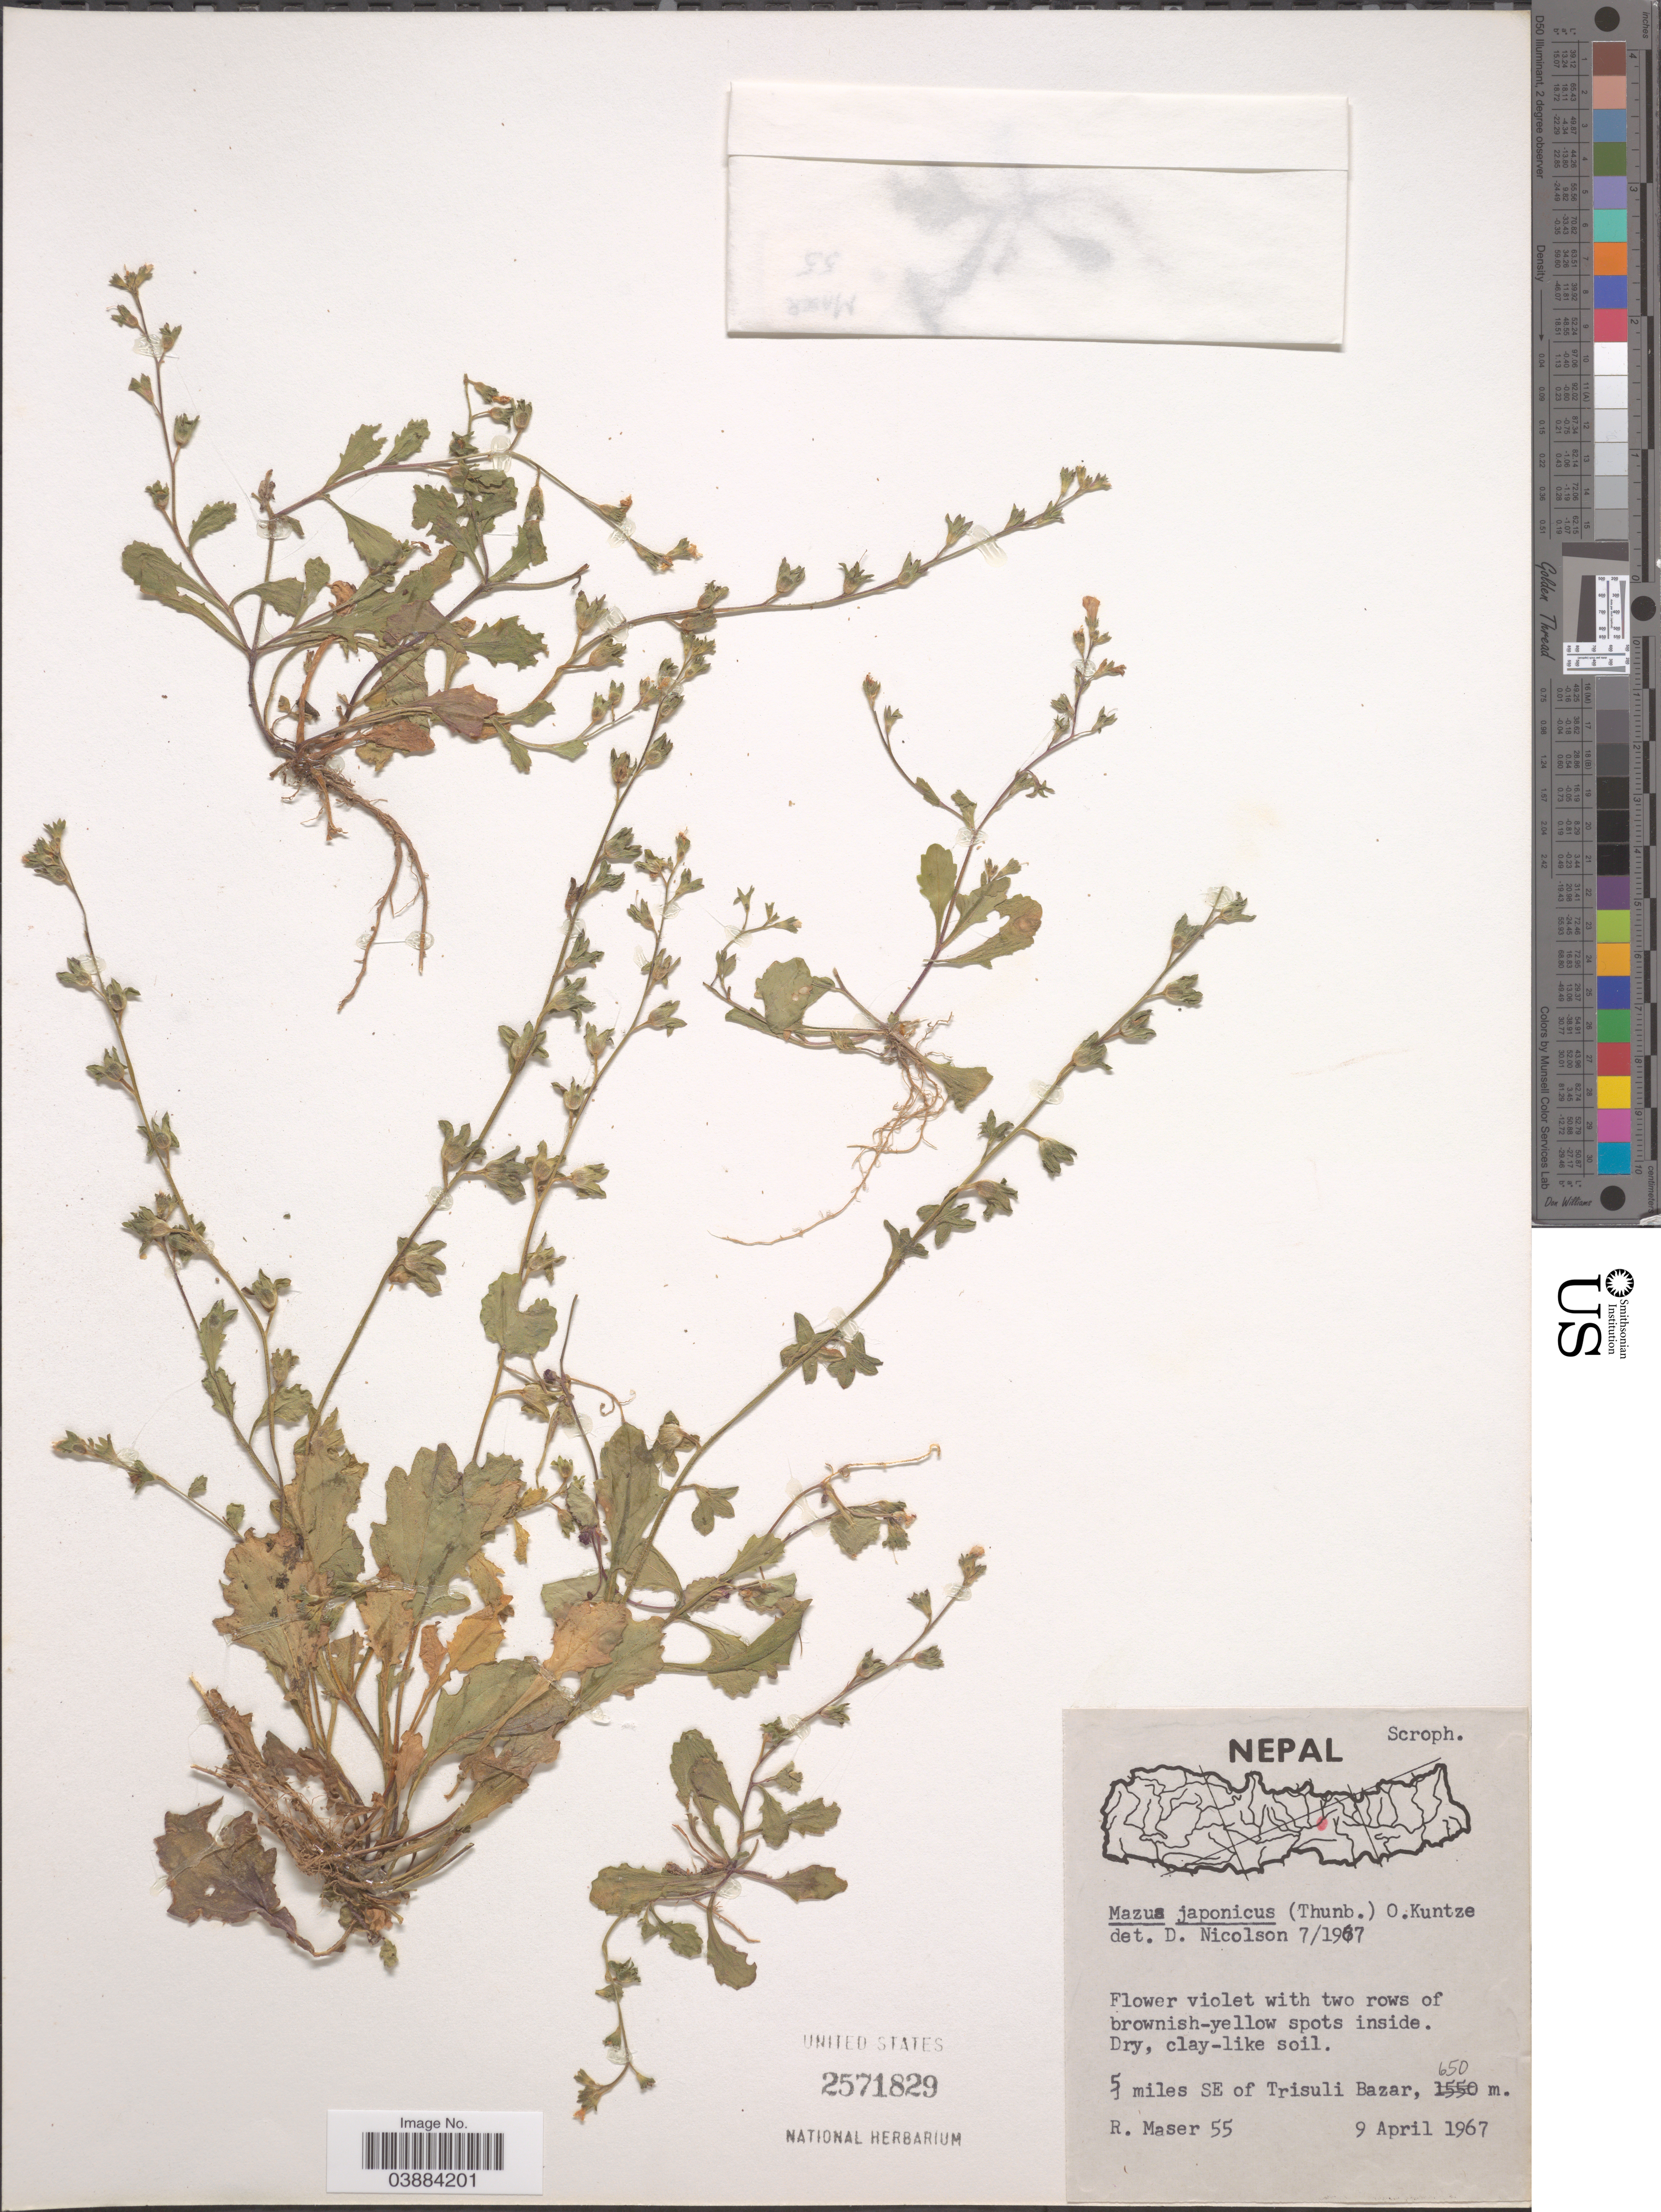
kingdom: Plantae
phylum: Tracheophyta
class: Magnoliopsida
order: Lamiales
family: Mazaceae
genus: Mazus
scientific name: Mazus pumilus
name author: (Burm. f.) Steenis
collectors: R. Maser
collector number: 55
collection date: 1967-04-09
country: Nepal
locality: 5 miles SE of Trisuli Bazar.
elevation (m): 650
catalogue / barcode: US 2571829